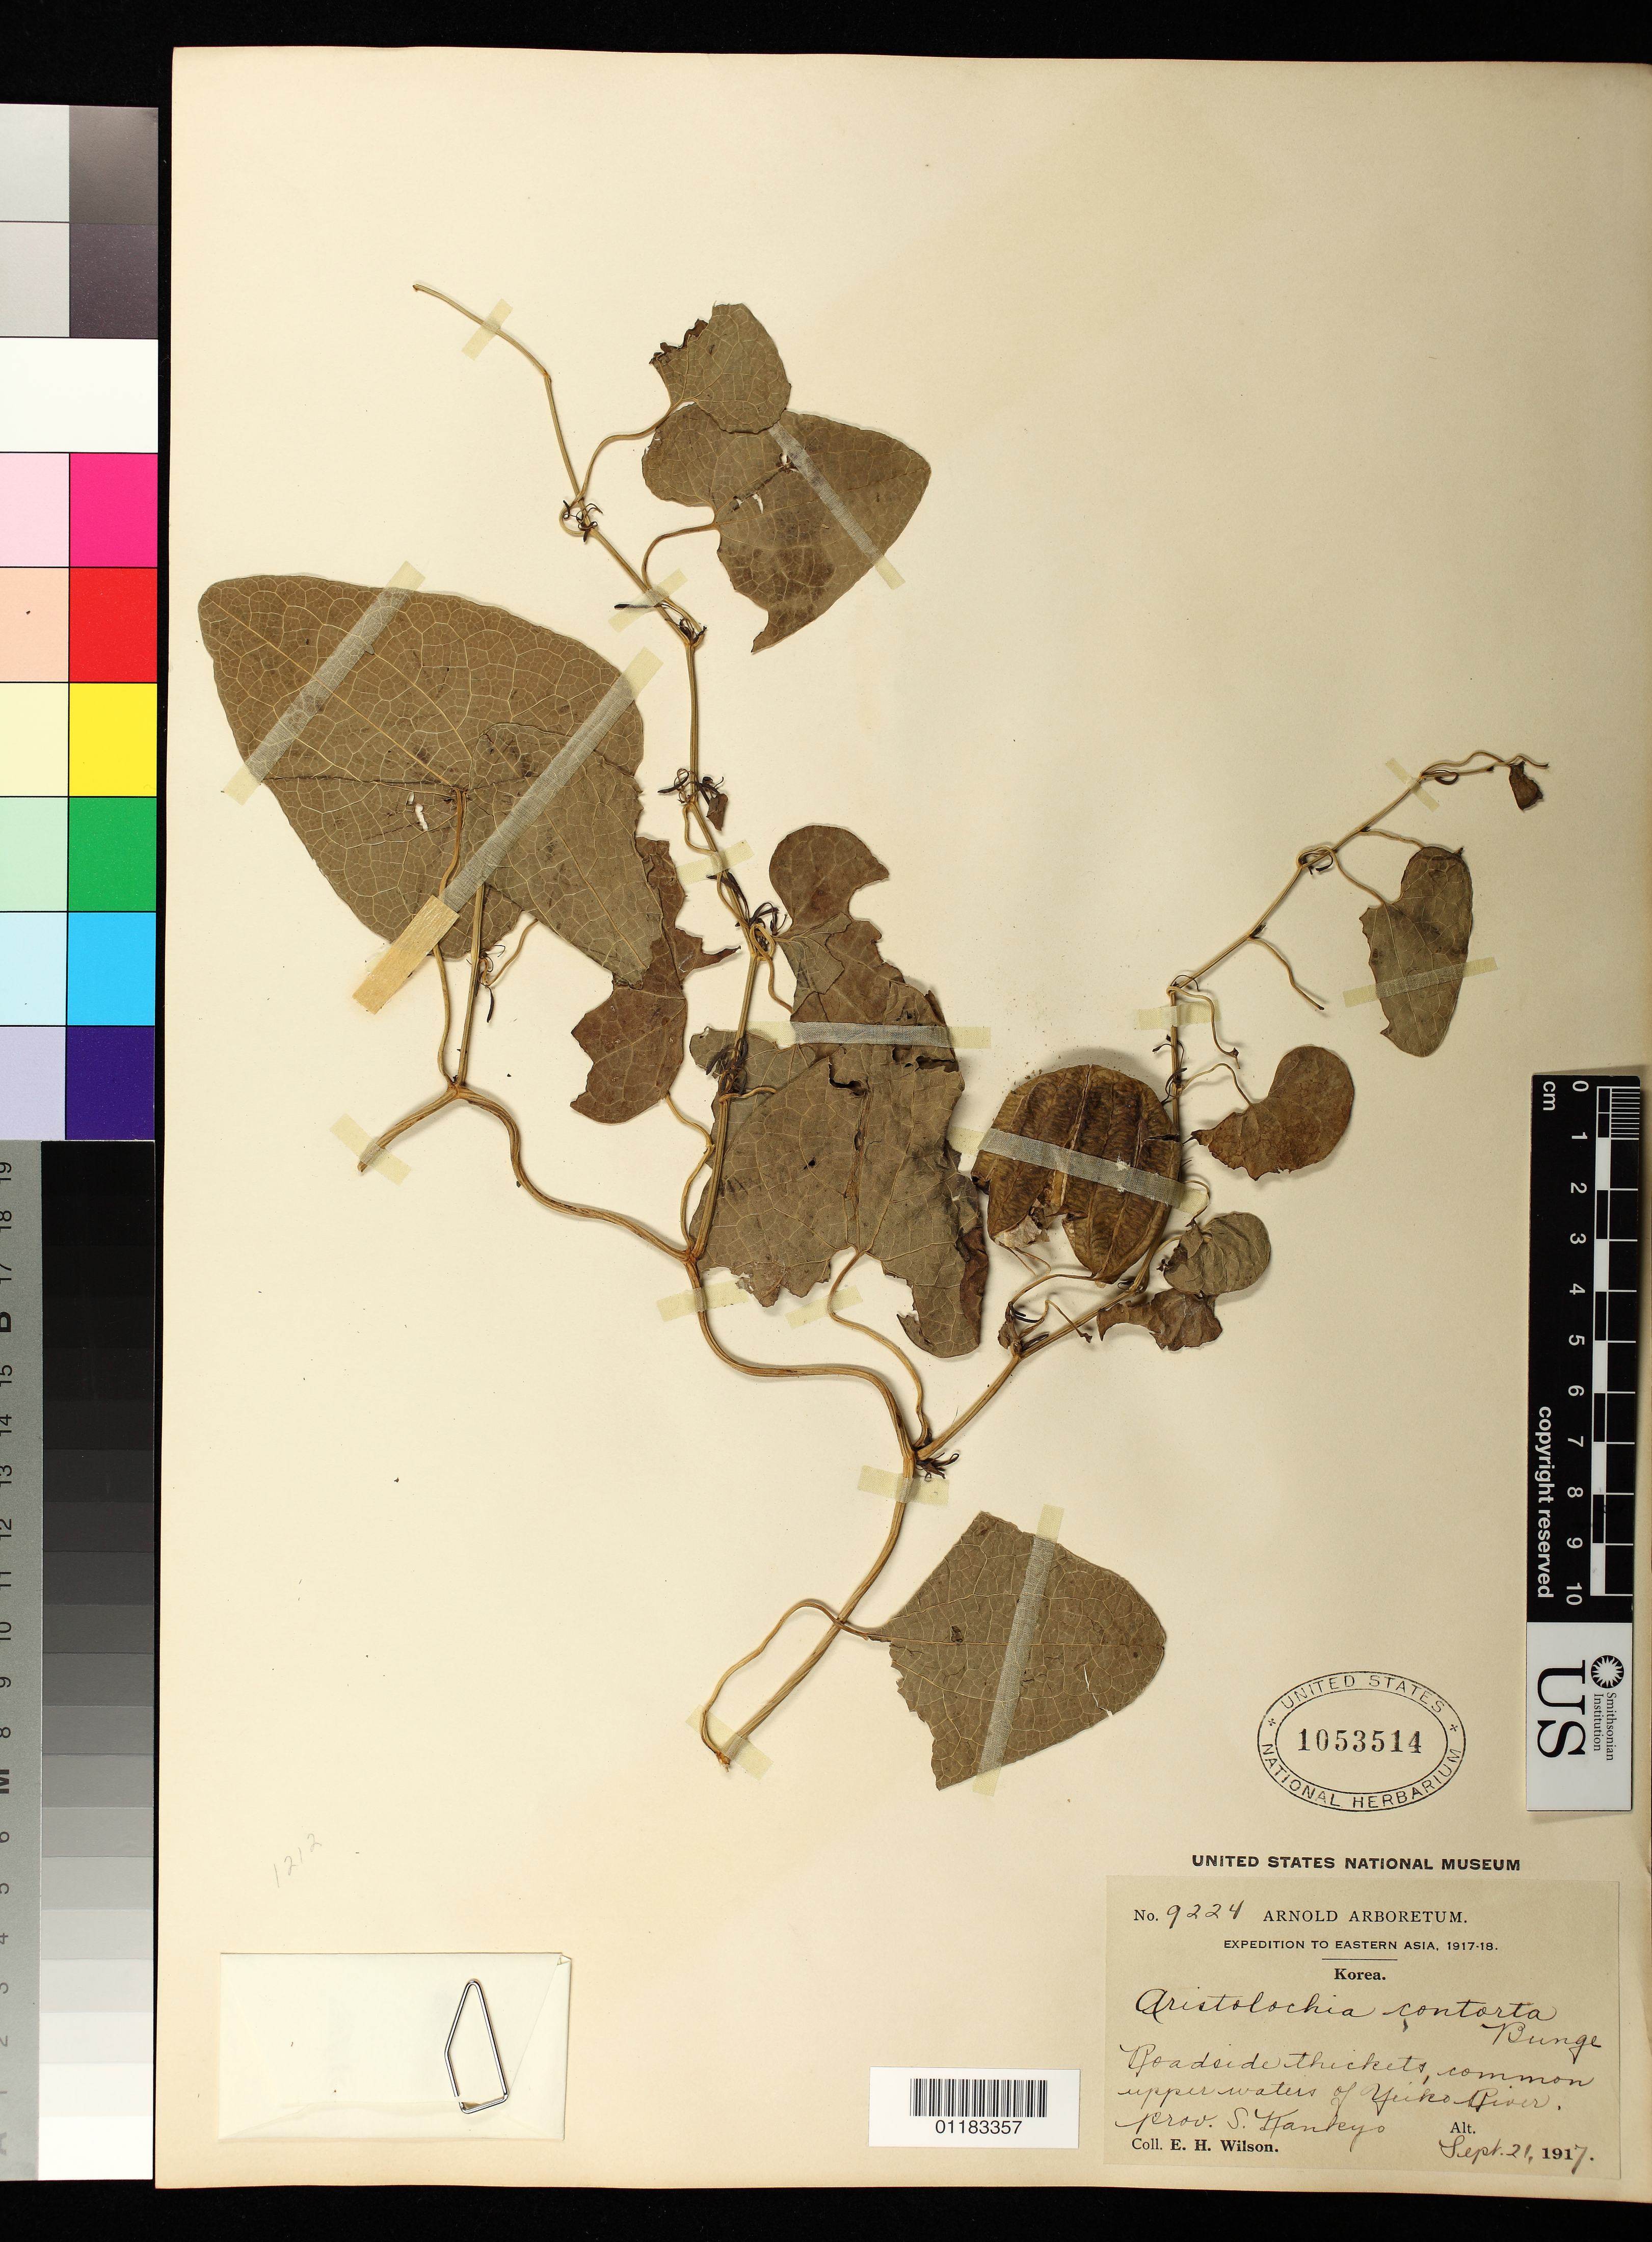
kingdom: Plantae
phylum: Tracheophyta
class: Magnoliopsida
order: Piperales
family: Aristolochiaceae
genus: Aristolochia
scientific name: Aristolochia contorta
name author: Bunge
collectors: E. H. Wilson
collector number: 9224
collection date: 1917-09-21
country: North Korea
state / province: South Hamgyong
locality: Yalu River, Province S. Kankyo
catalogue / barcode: US 1053514